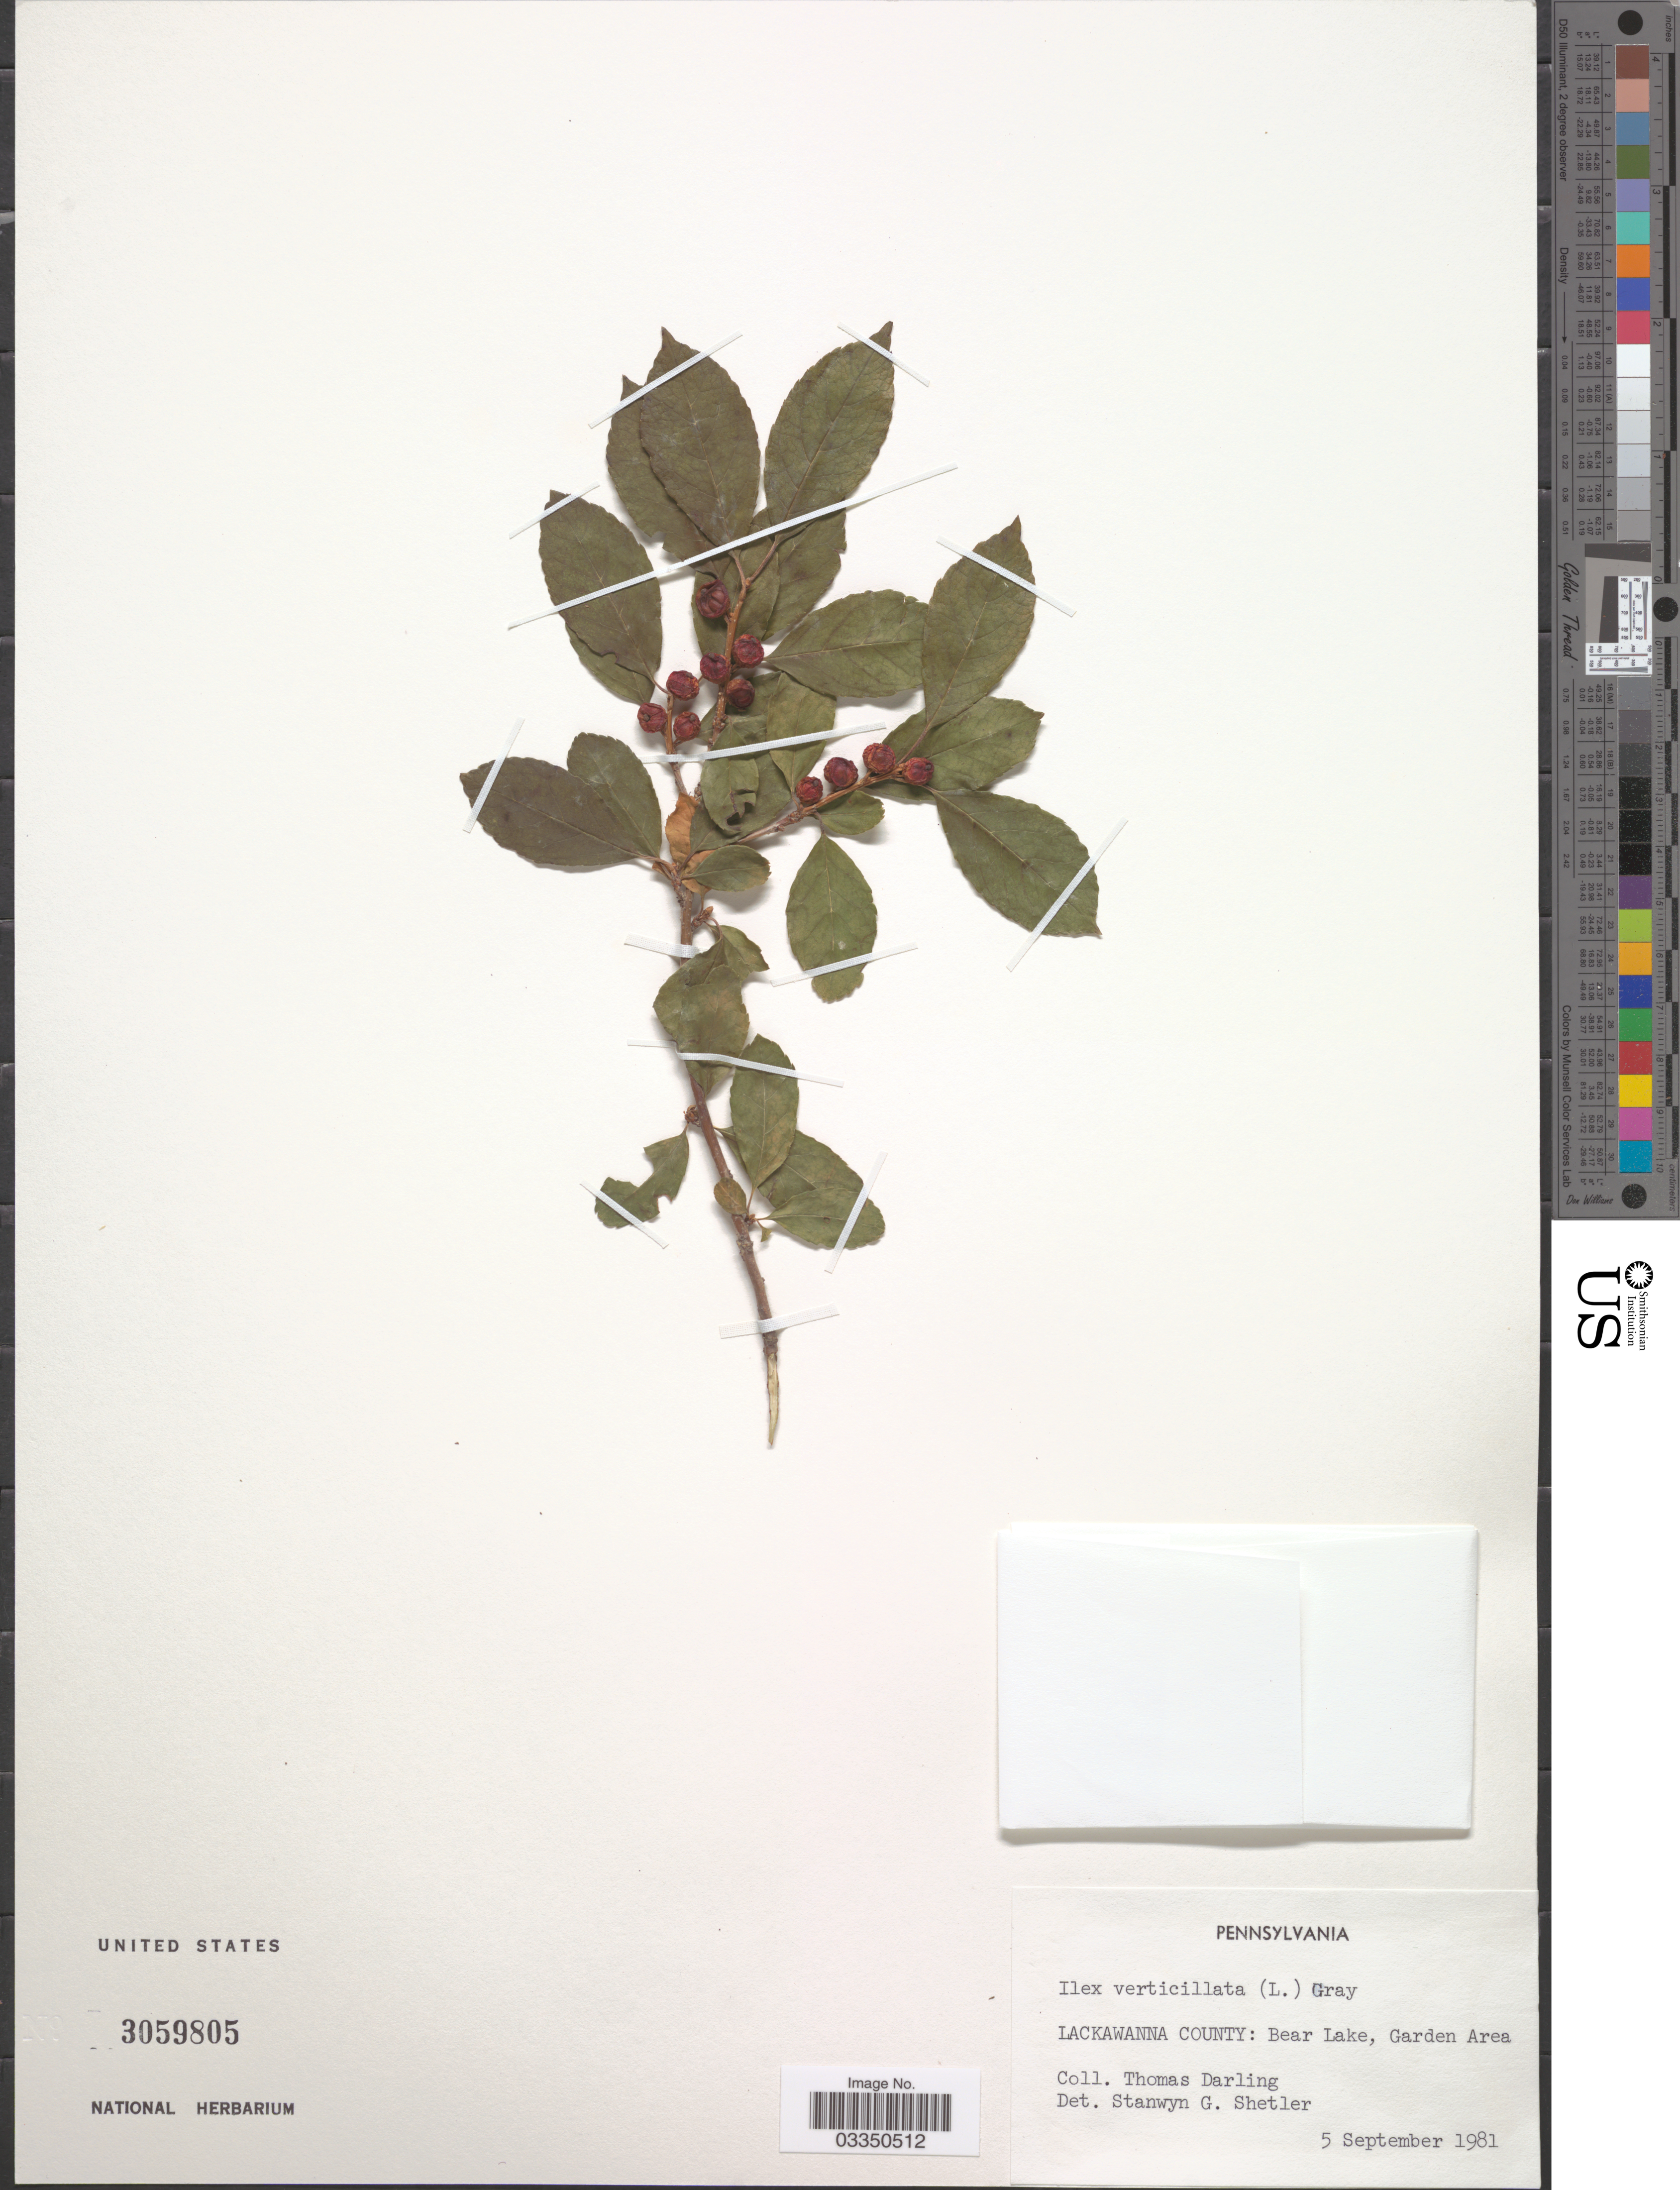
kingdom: Plantae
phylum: Tracheophyta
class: Magnoliopsida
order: Aquifoliales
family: Aquifoliaceae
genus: Ilex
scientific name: Ilex verticillata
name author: (L.) A. Gray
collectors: T. Darling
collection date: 1981-09-05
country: United States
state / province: Pennsylvania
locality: Lackawanna County: Bear Lake, Garden Area.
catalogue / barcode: US 3059805